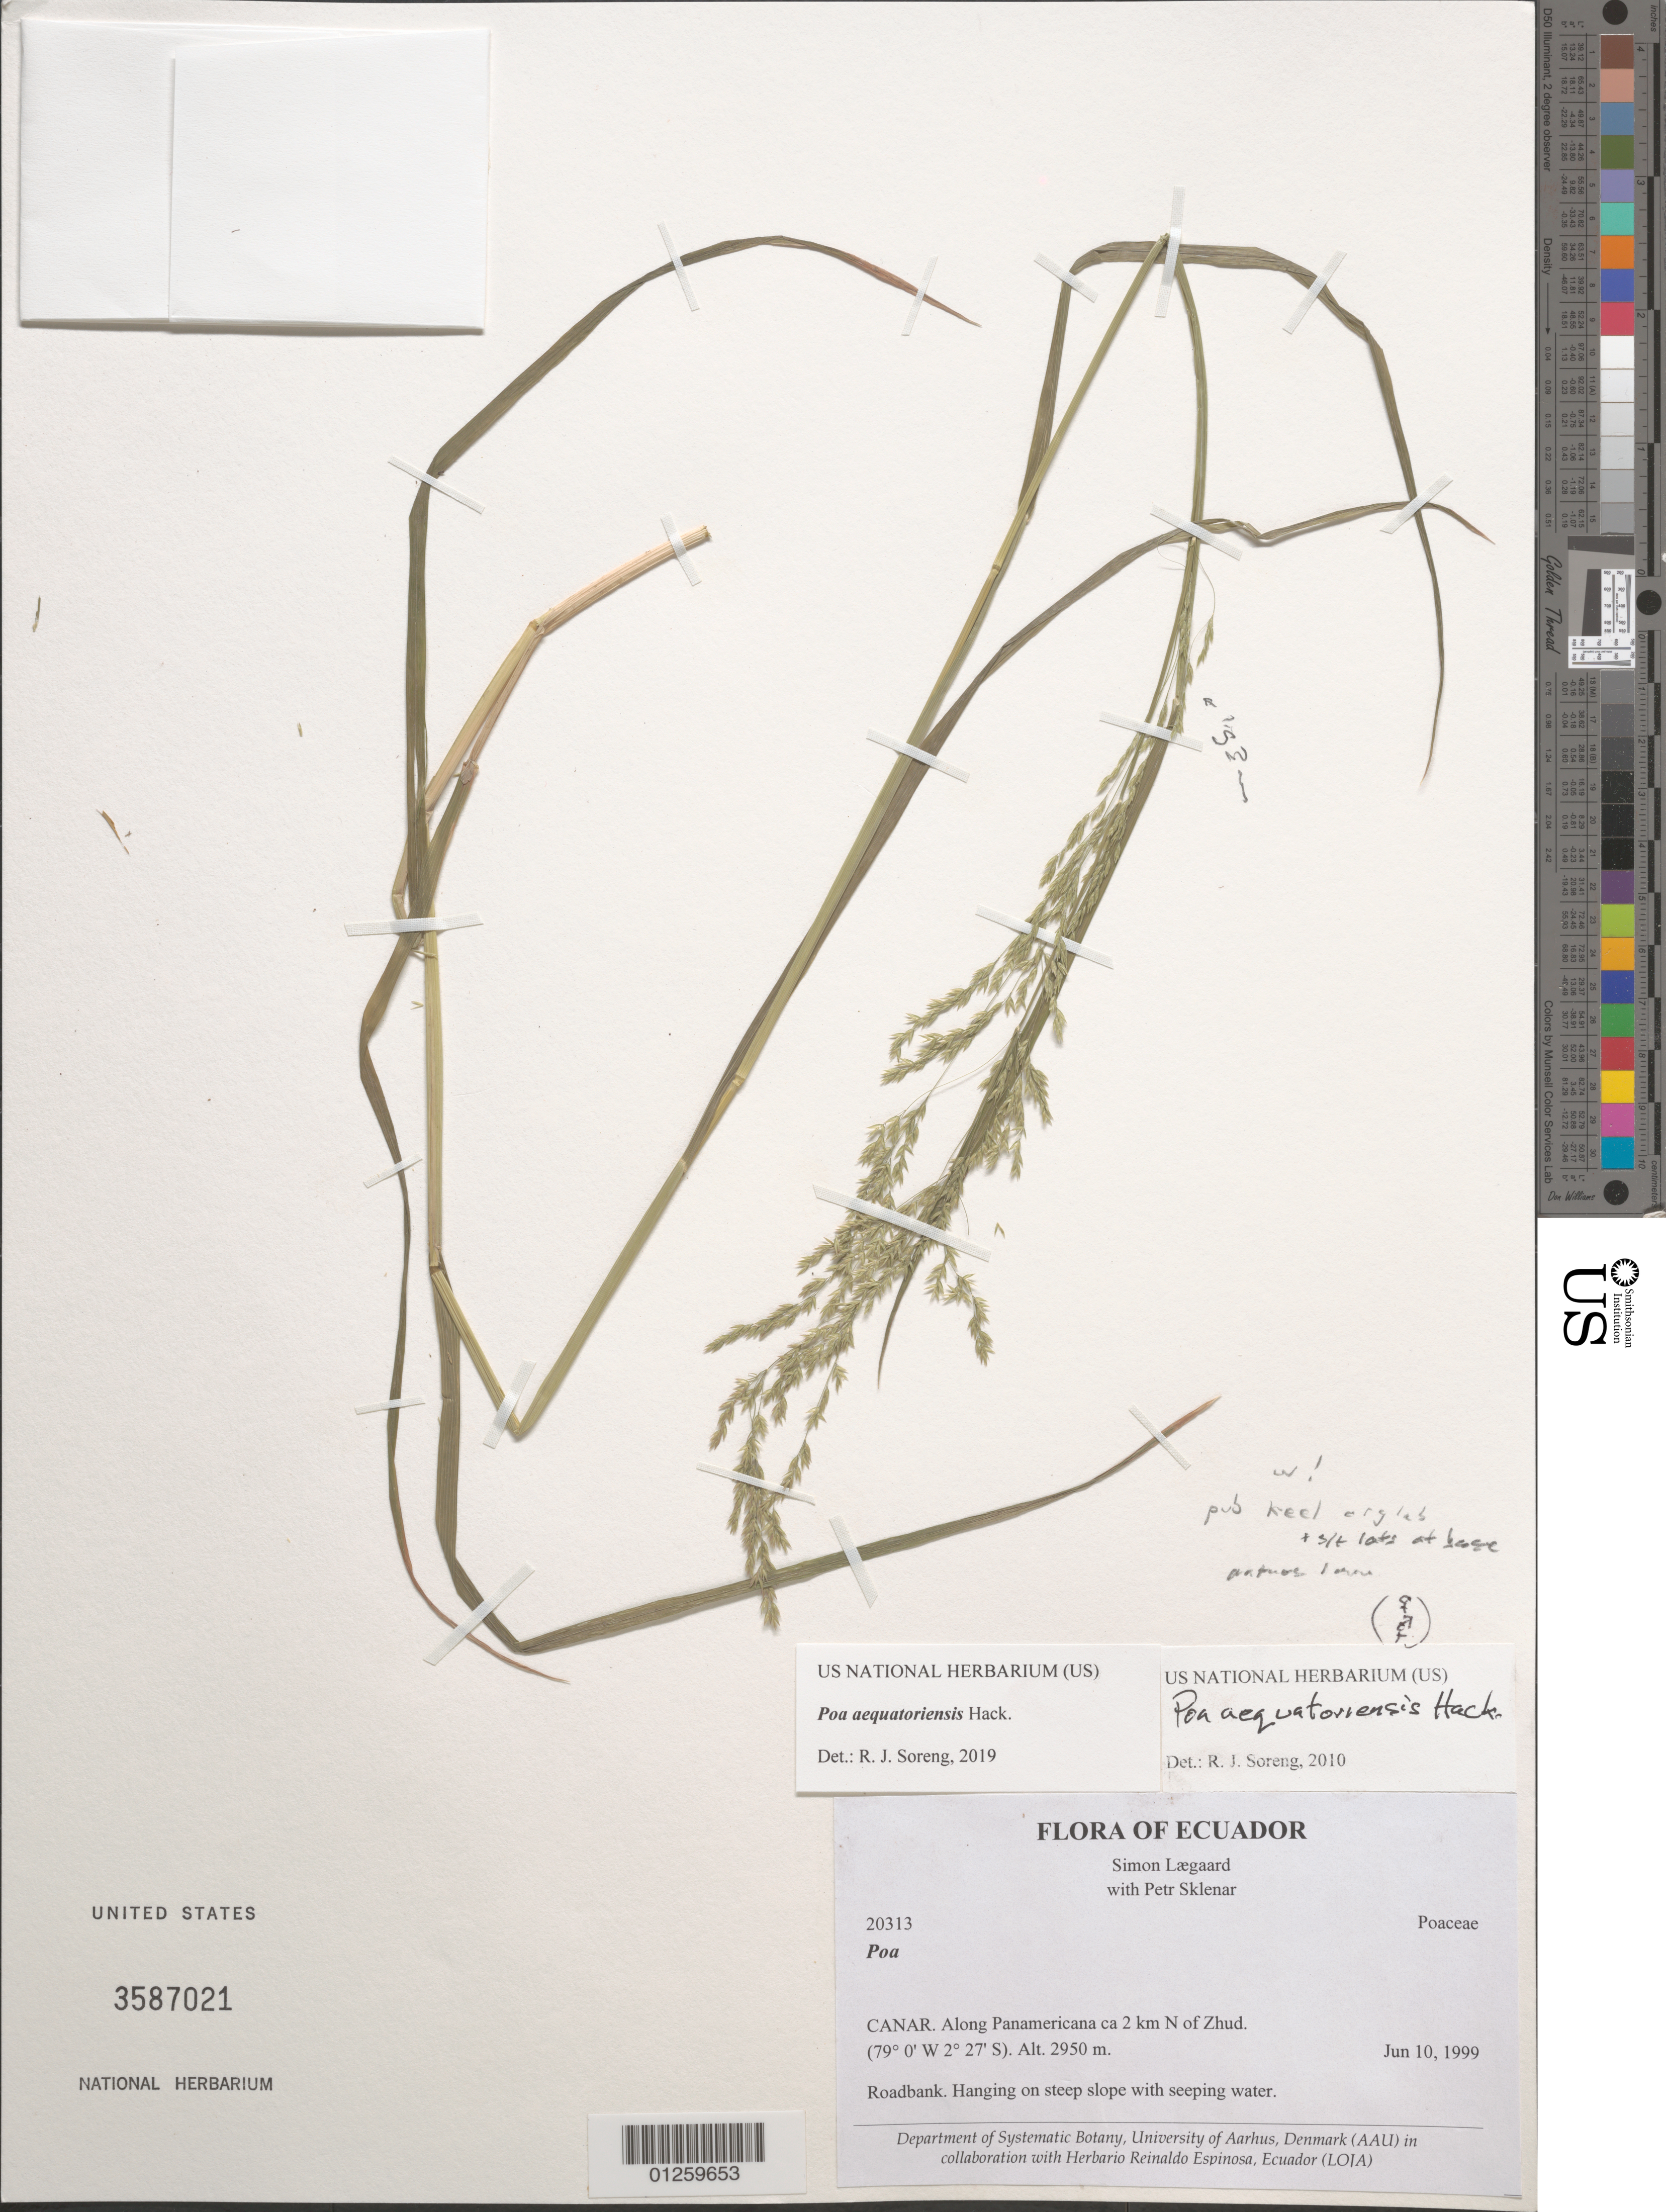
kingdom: Plantae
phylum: Tracheophyta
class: Liliopsida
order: Poales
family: Poaceae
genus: Poa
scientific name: Poa aequatoriensis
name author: Hack.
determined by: Soreng, Robert J., Research Associate (BOT), Smithsonian Institution - National Museum of Natural History (UNITED STATES)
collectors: S. Lægaard & P. Sklenár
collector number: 20313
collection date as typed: jun 10, 1999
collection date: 1999-06-10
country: Ecuador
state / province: Canar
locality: Along Panamerican ca 2 km N of Zhud.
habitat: Roadbank. Hanging on steep slope with seeping water.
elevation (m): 2950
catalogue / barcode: US 3587021